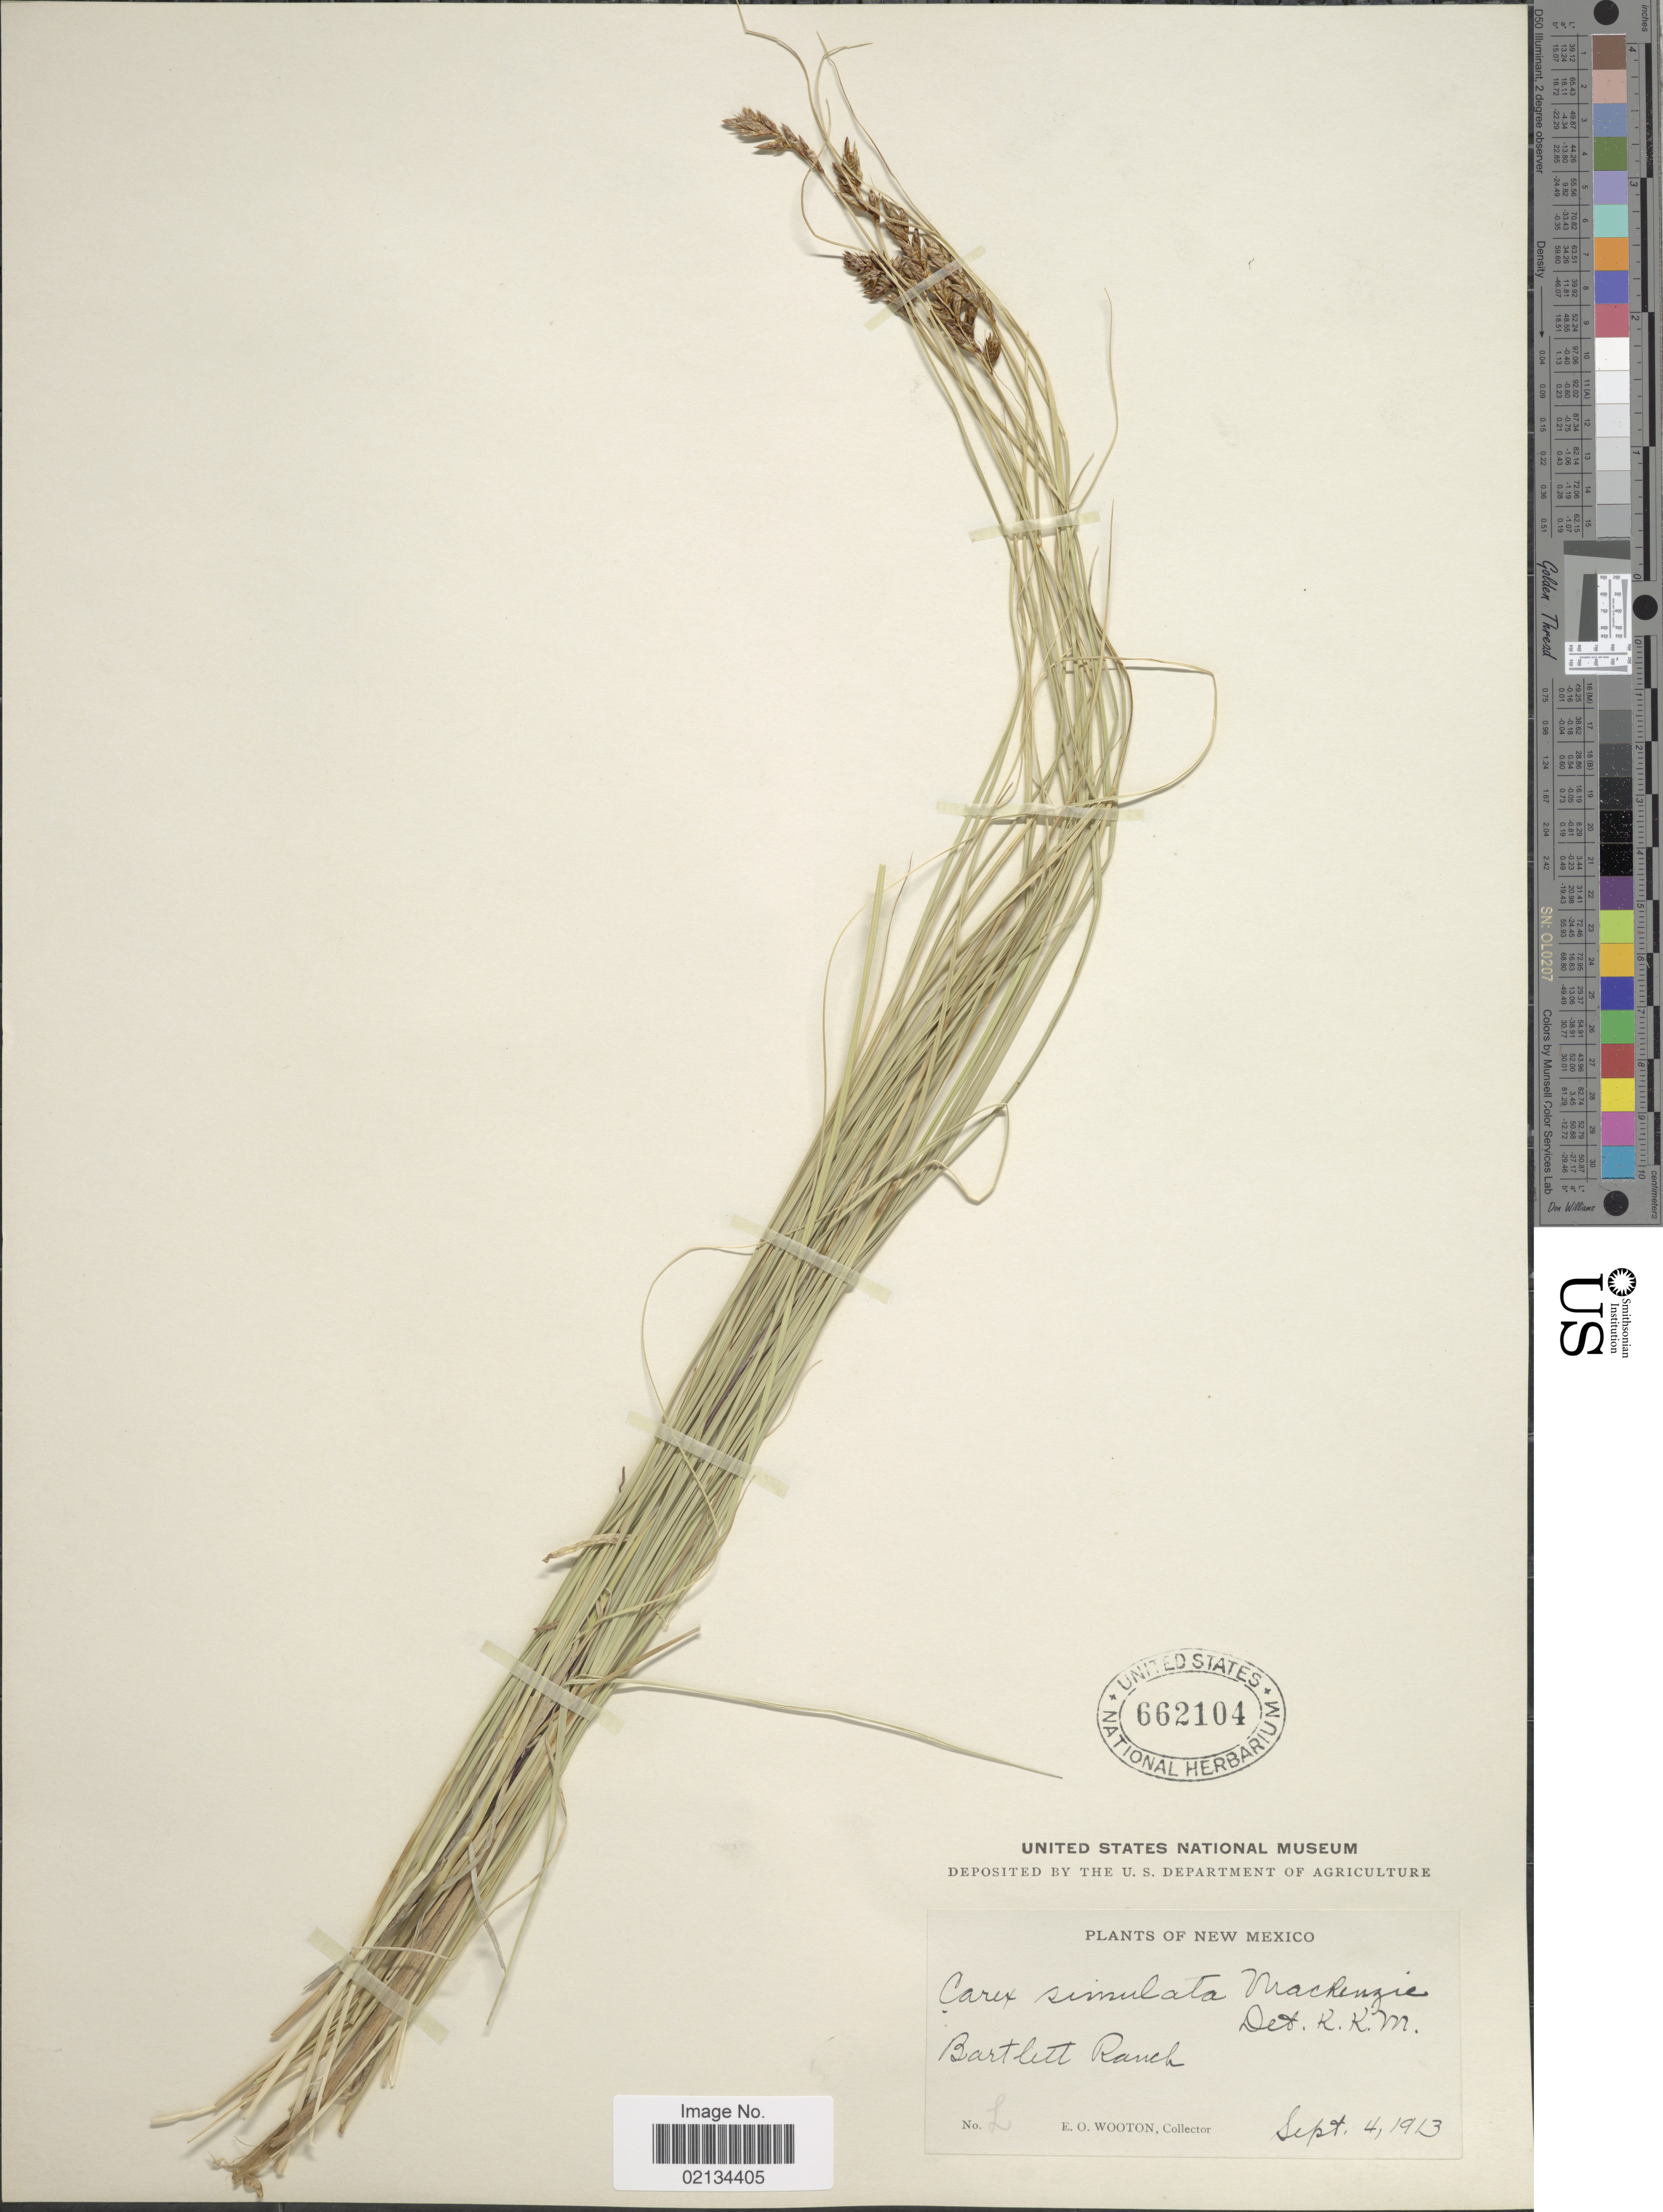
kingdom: Plantae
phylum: Tracheophyta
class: Liliopsida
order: Poales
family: Cyperaceae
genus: Carex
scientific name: Carex simulata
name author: Mack.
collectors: E. O. Wooton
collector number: L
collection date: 1913-09-04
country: United States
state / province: New Mexico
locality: Bartlett Ranch.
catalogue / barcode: US 662104